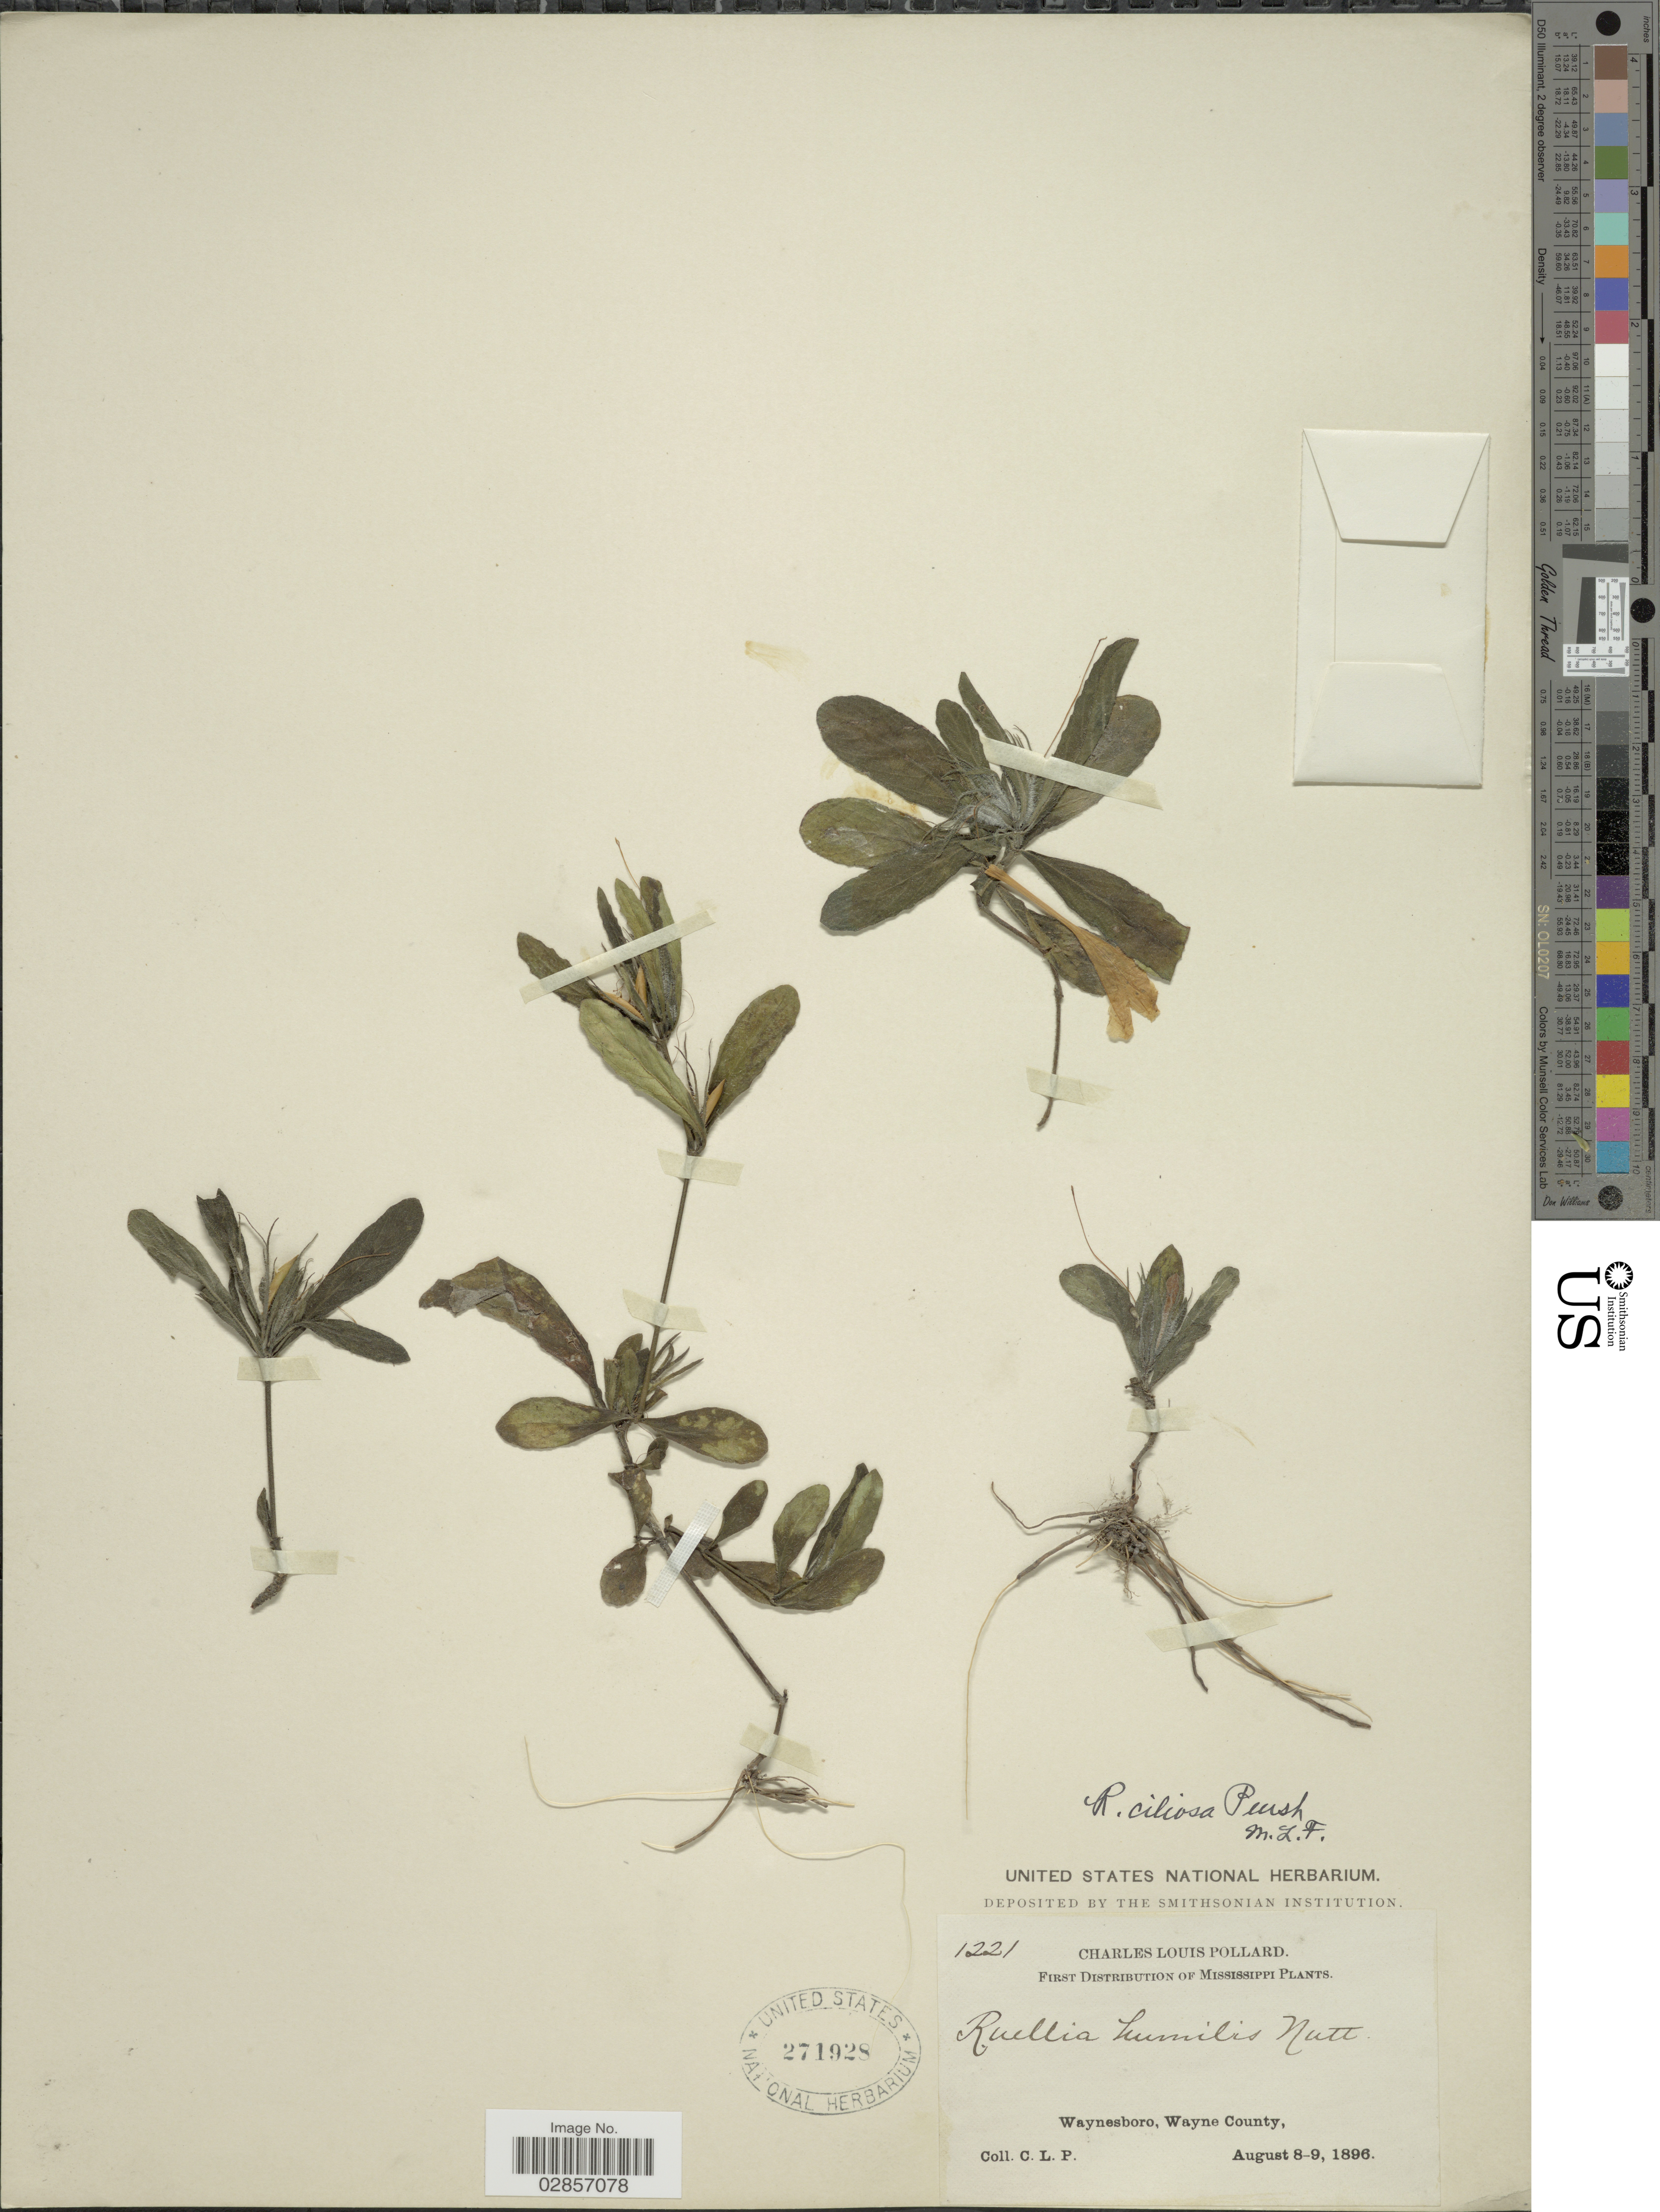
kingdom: Plantae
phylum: Tracheophyta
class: Magnoliopsida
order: Lamiales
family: Acanthaceae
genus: Ruellia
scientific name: Ruellia ciliosa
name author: Pursh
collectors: C. L. Pollard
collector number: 1221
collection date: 1896-08-08/1896-08-09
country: United States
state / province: Mississippi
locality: Waynesboro, Wayne County.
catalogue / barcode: US 271928